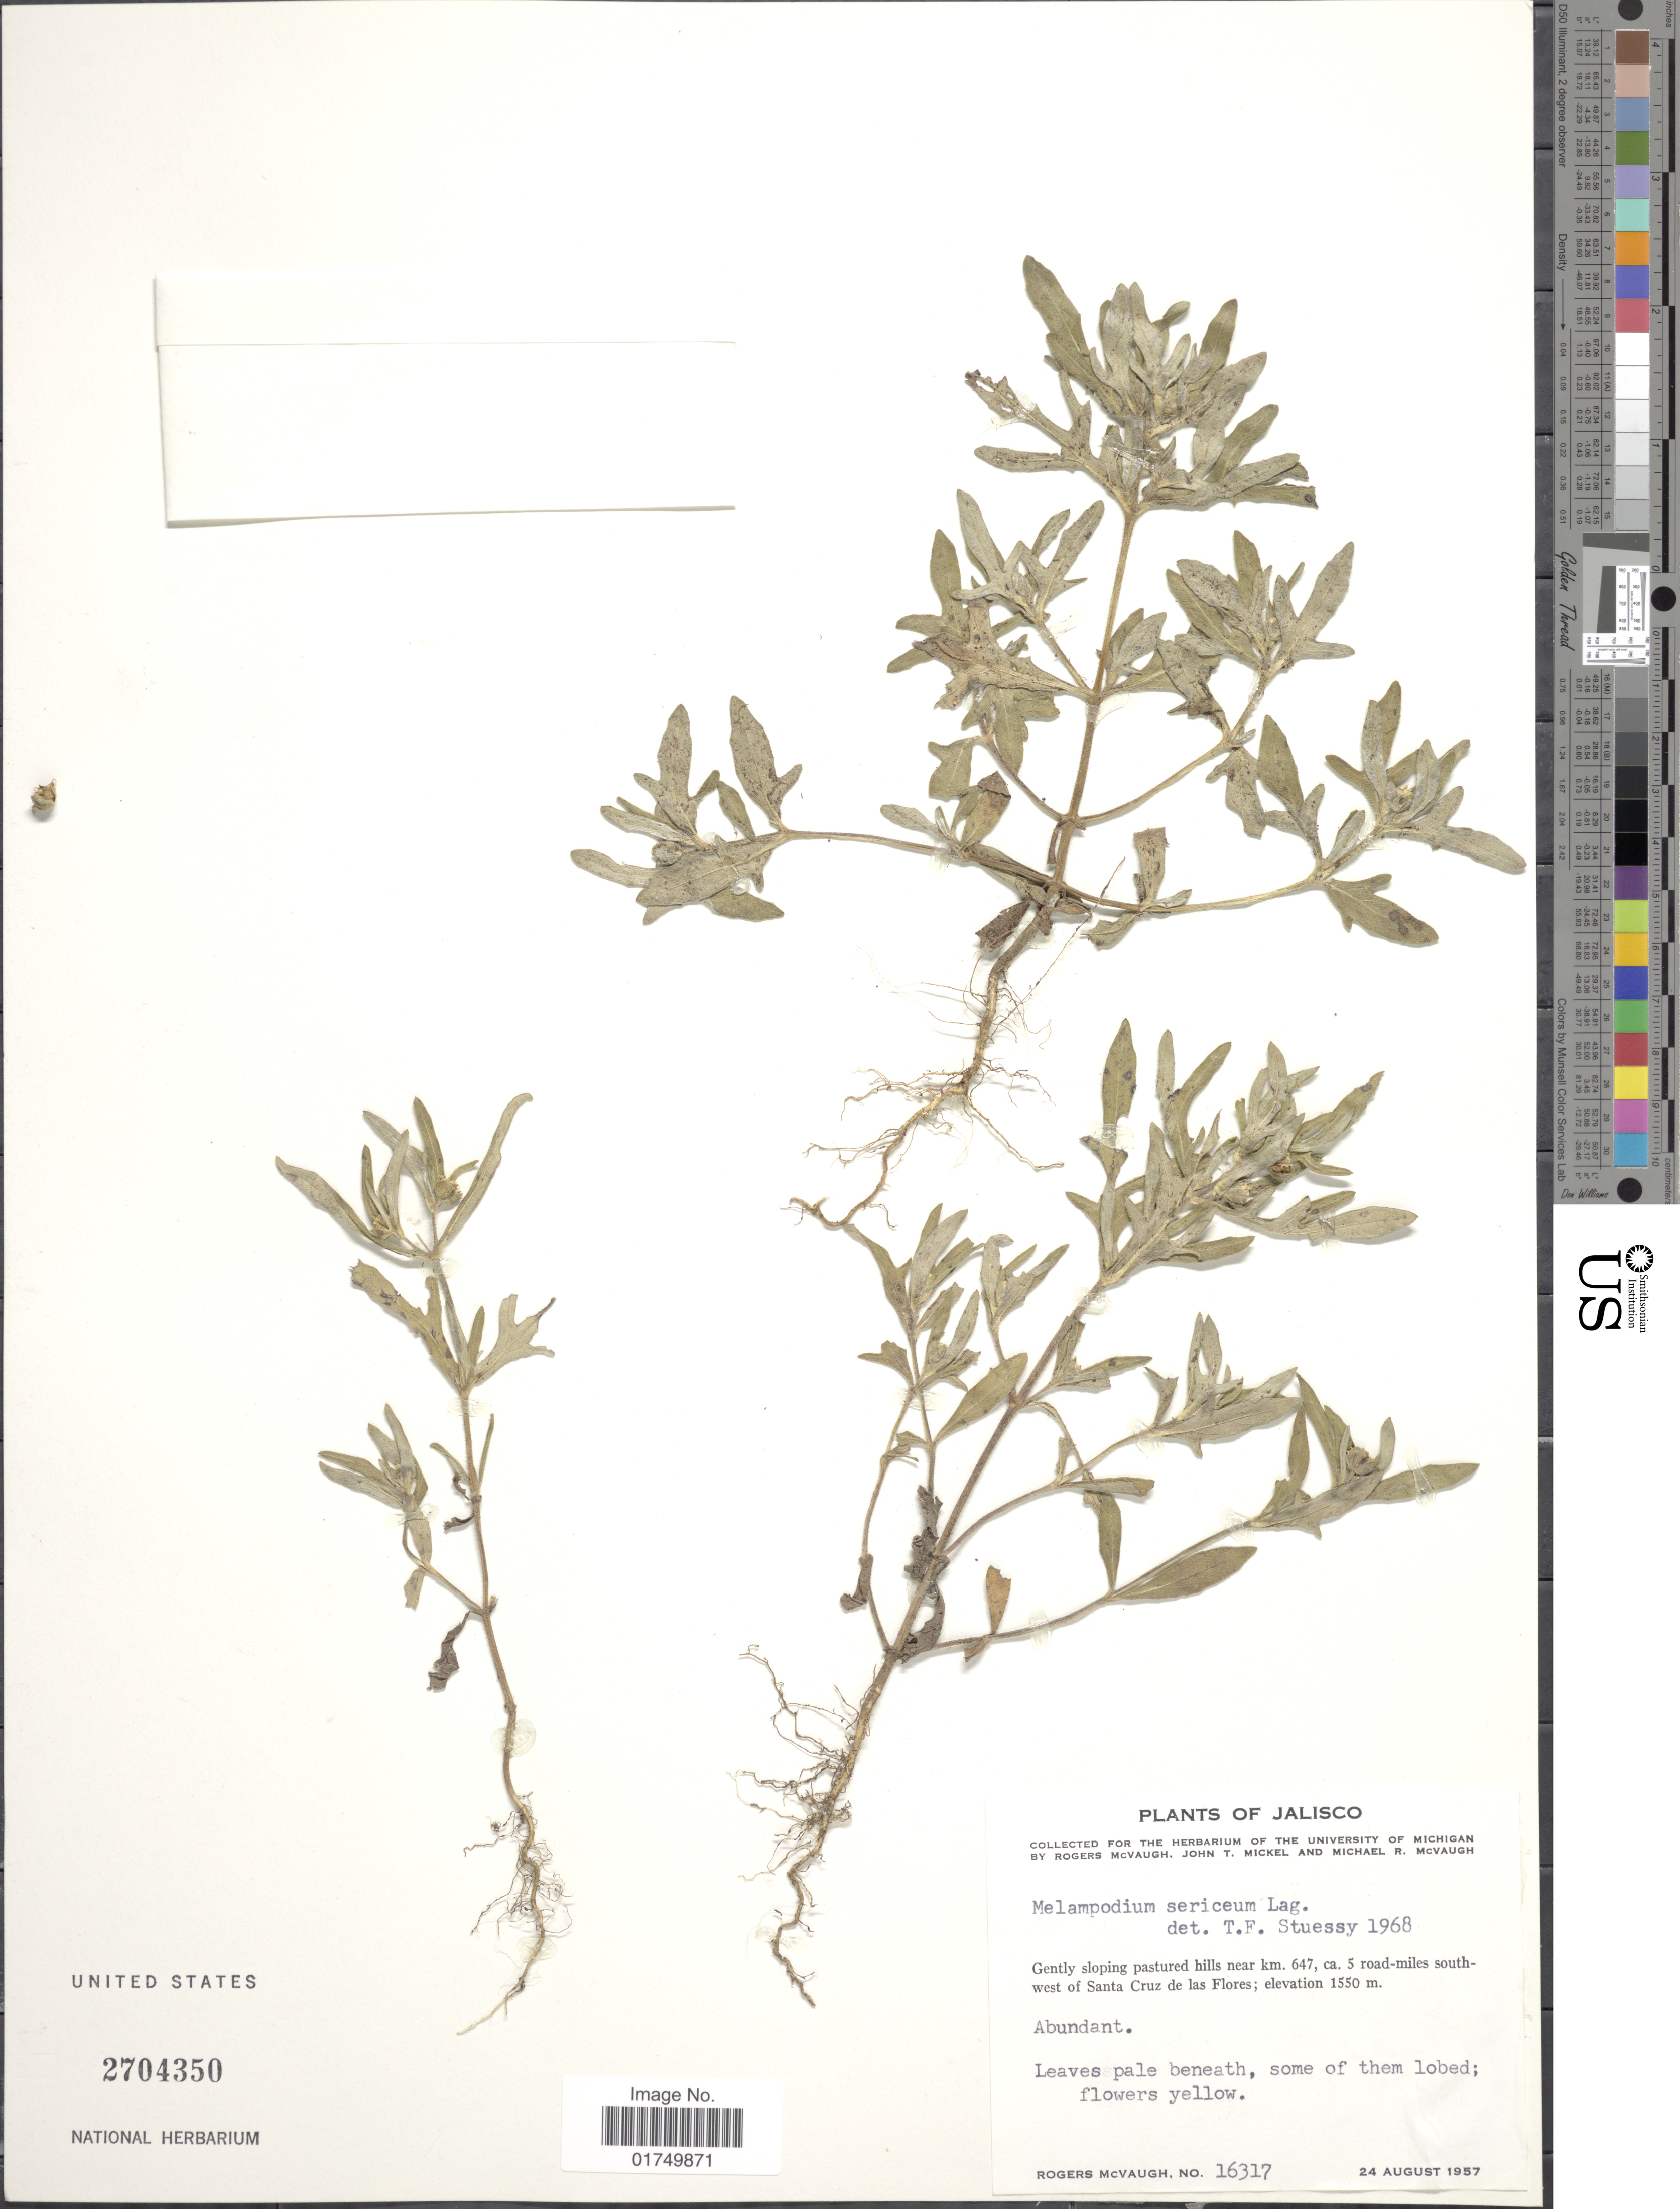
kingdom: Plantae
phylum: Tracheophyta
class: Magnoliopsida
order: Asterales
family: Asteraceae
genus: Melampodium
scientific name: Melampodium sericeum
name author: Kunth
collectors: R. McVaugh, J. T. Mickel & M. R. McVaugh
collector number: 16317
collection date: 1957-08-24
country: Mexico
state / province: Jalisco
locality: Near km. 647, ca. 5 road-miles southwest of Santa Cruz de las Flores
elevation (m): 1550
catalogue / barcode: US 2704350